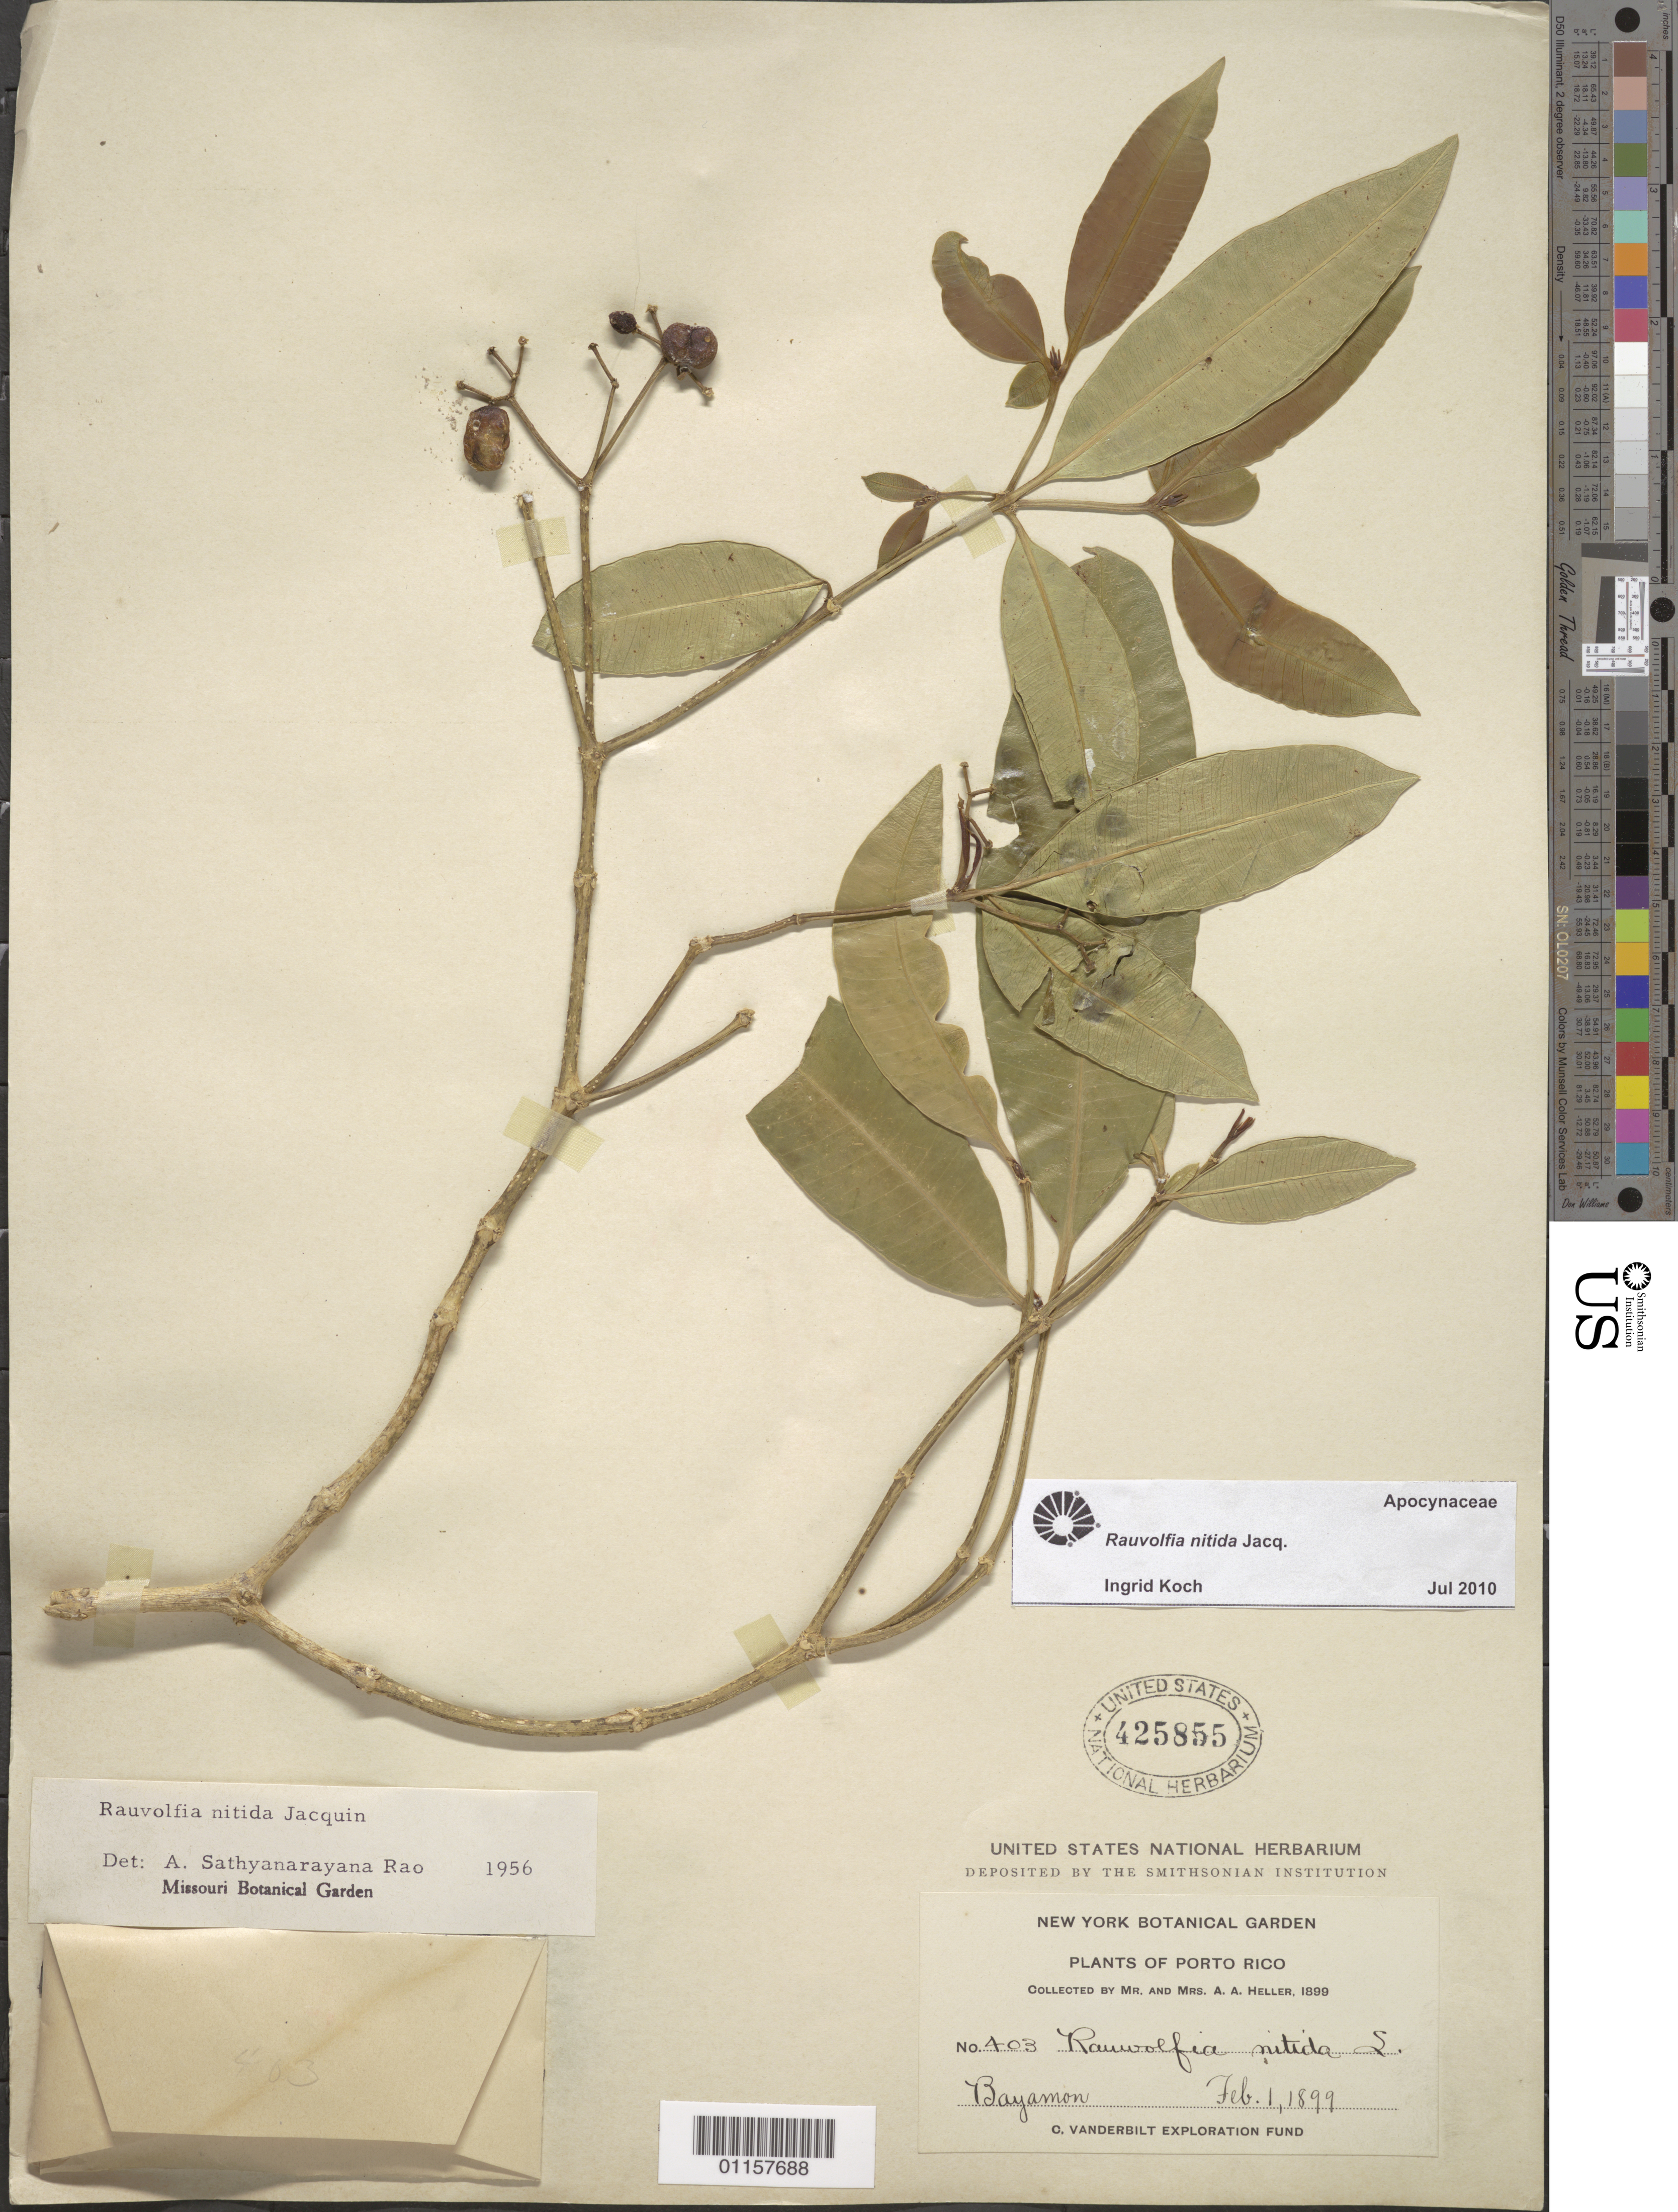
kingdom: Plantae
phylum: Tracheophyta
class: Magnoliopsida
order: Gentianales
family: Apocynaceae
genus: Rauvolfia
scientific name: Rauvolfia nitida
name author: Jacq.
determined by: Koch, I.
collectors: A. A. Heller & E. G. Heller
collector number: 403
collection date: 1899-02-01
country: Puerto Rico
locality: Bayamon.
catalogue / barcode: US 425855